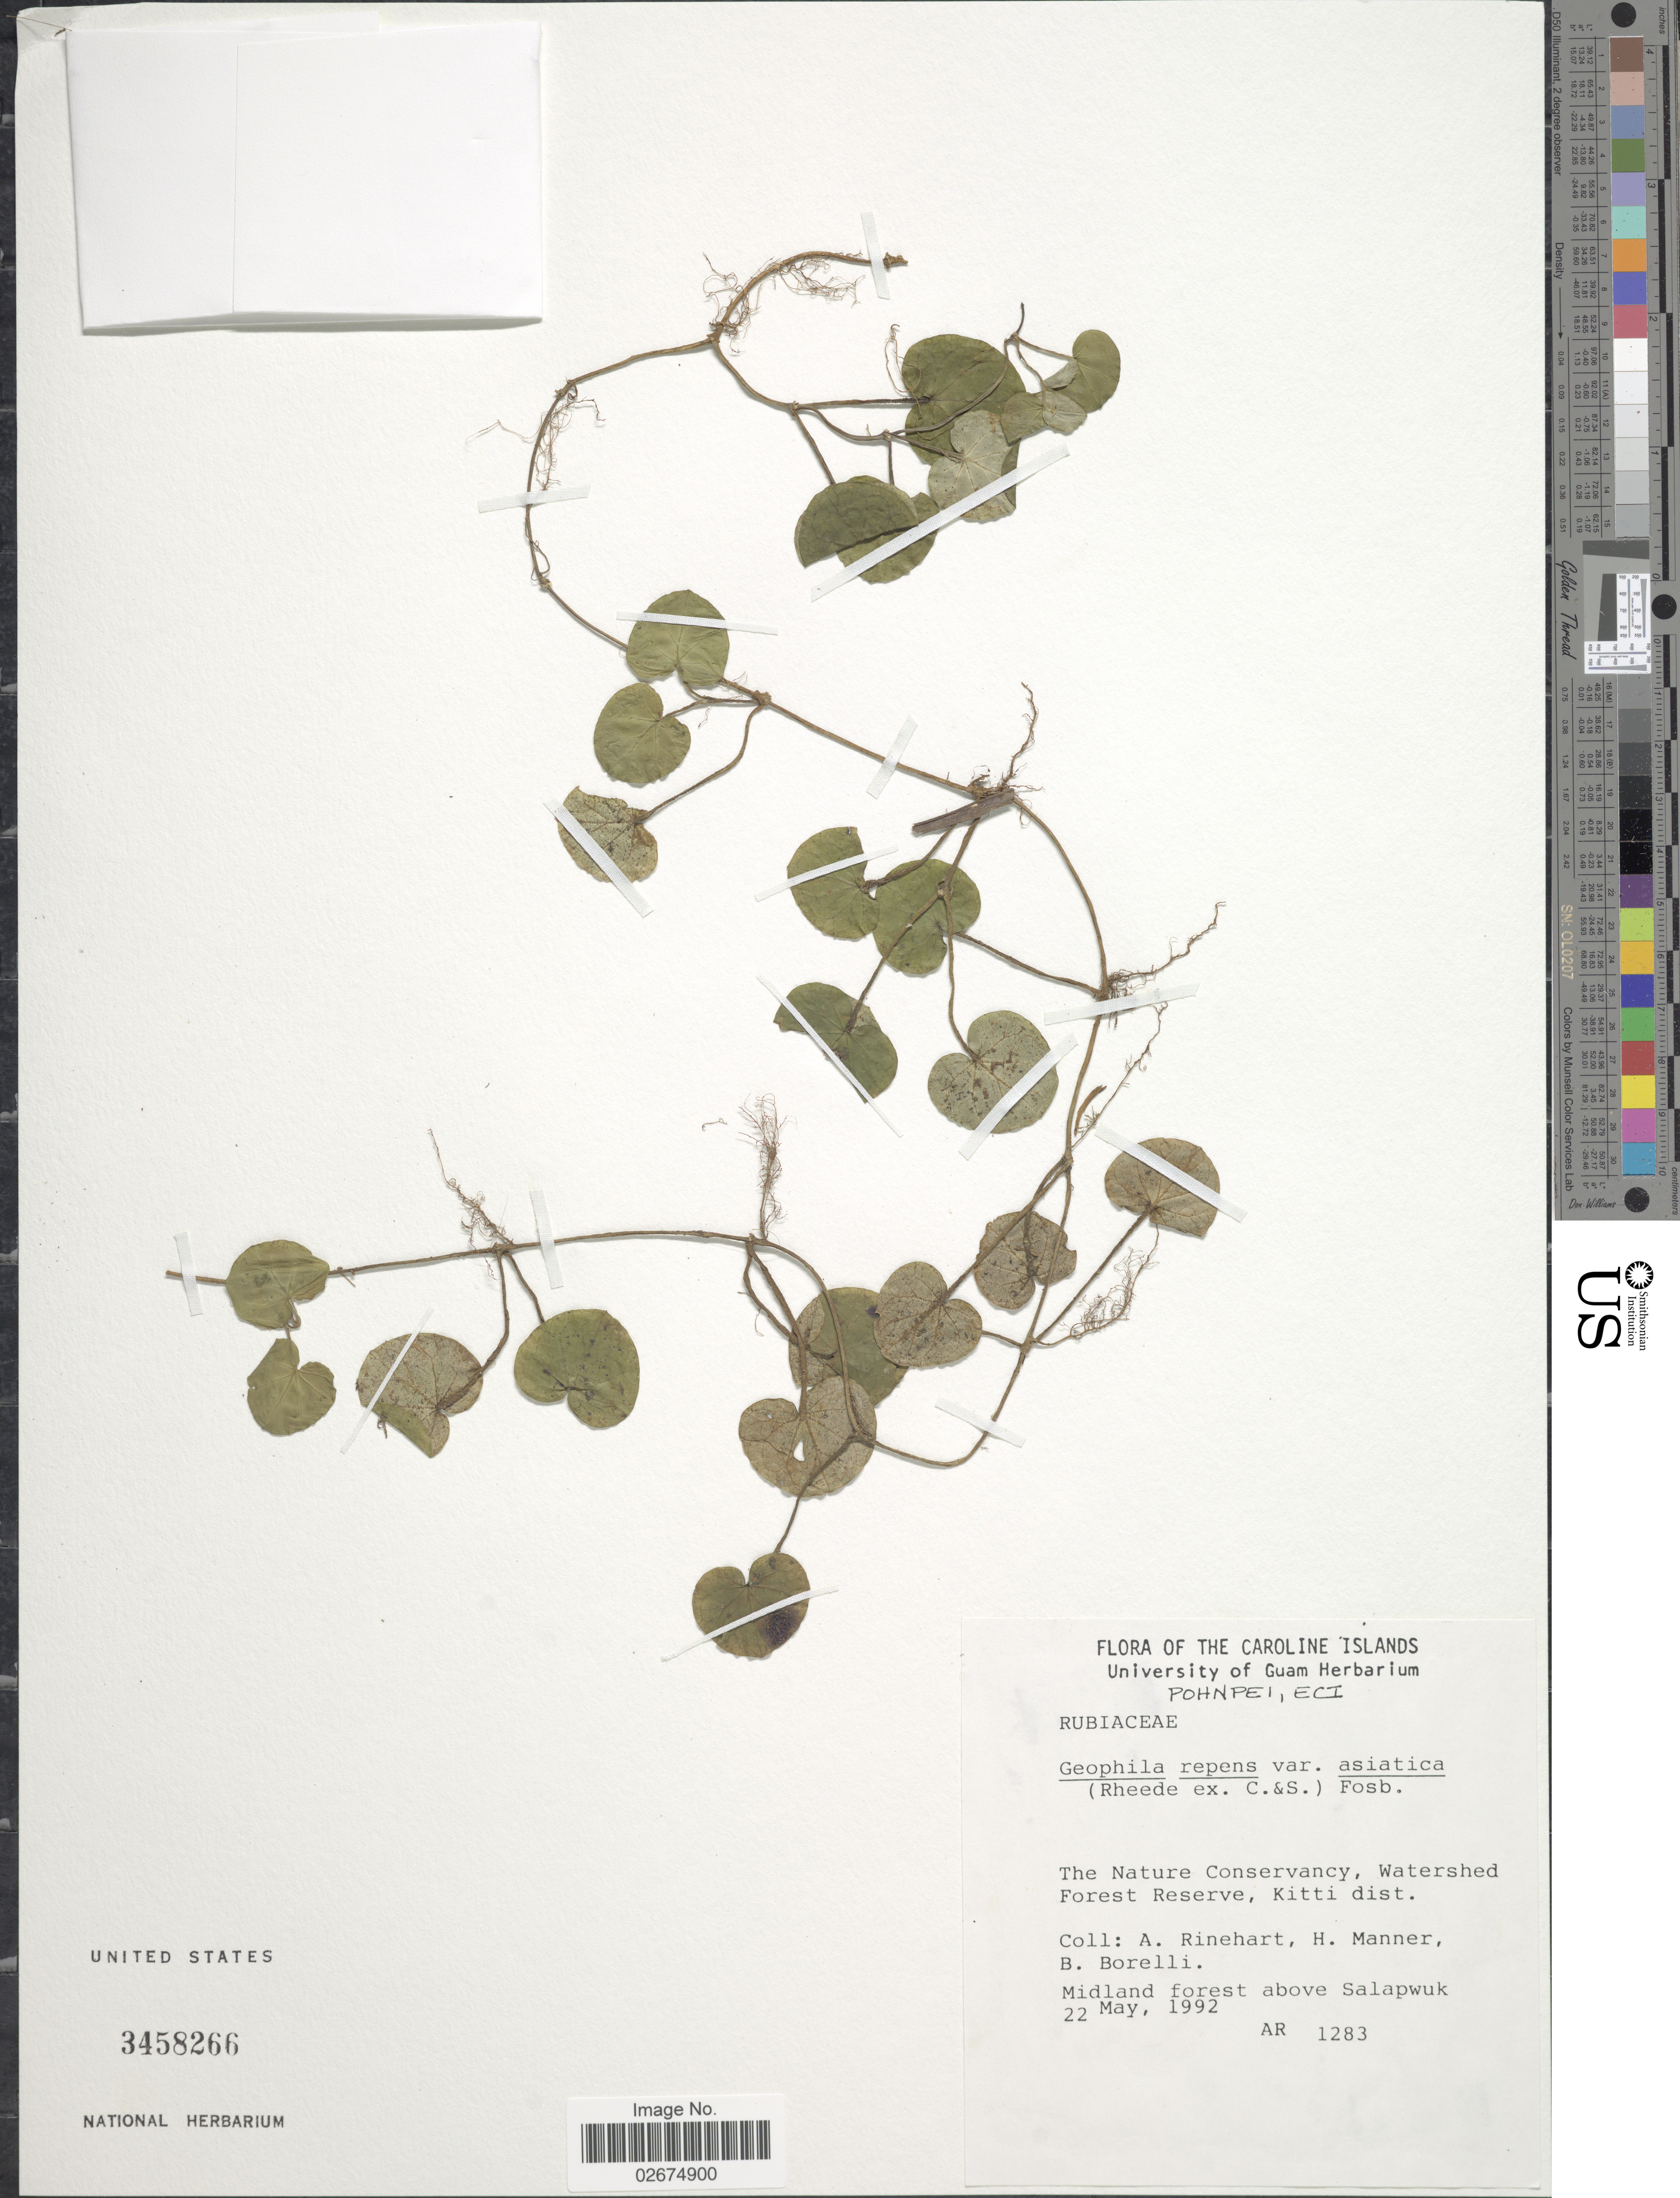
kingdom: Plantae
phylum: Tracheophyta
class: Magnoliopsida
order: Gentianales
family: Rubiaceae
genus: Geophila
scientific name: Geophila repens var. asiatica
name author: (Cham. & Schltdl.) Fosberg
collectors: A. Rinehart, H. Manner & B. Borelli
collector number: AR 1283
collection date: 1992-05-22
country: Micronesia, Federated States of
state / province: Pohnpei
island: Pohnpei [Ponape]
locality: Caroline Islands. Pohnpei, ECI. The Nature Conservancy, Watershed Forest Reserve, Kitti dist. above Salapwuk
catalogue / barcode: US 3458266